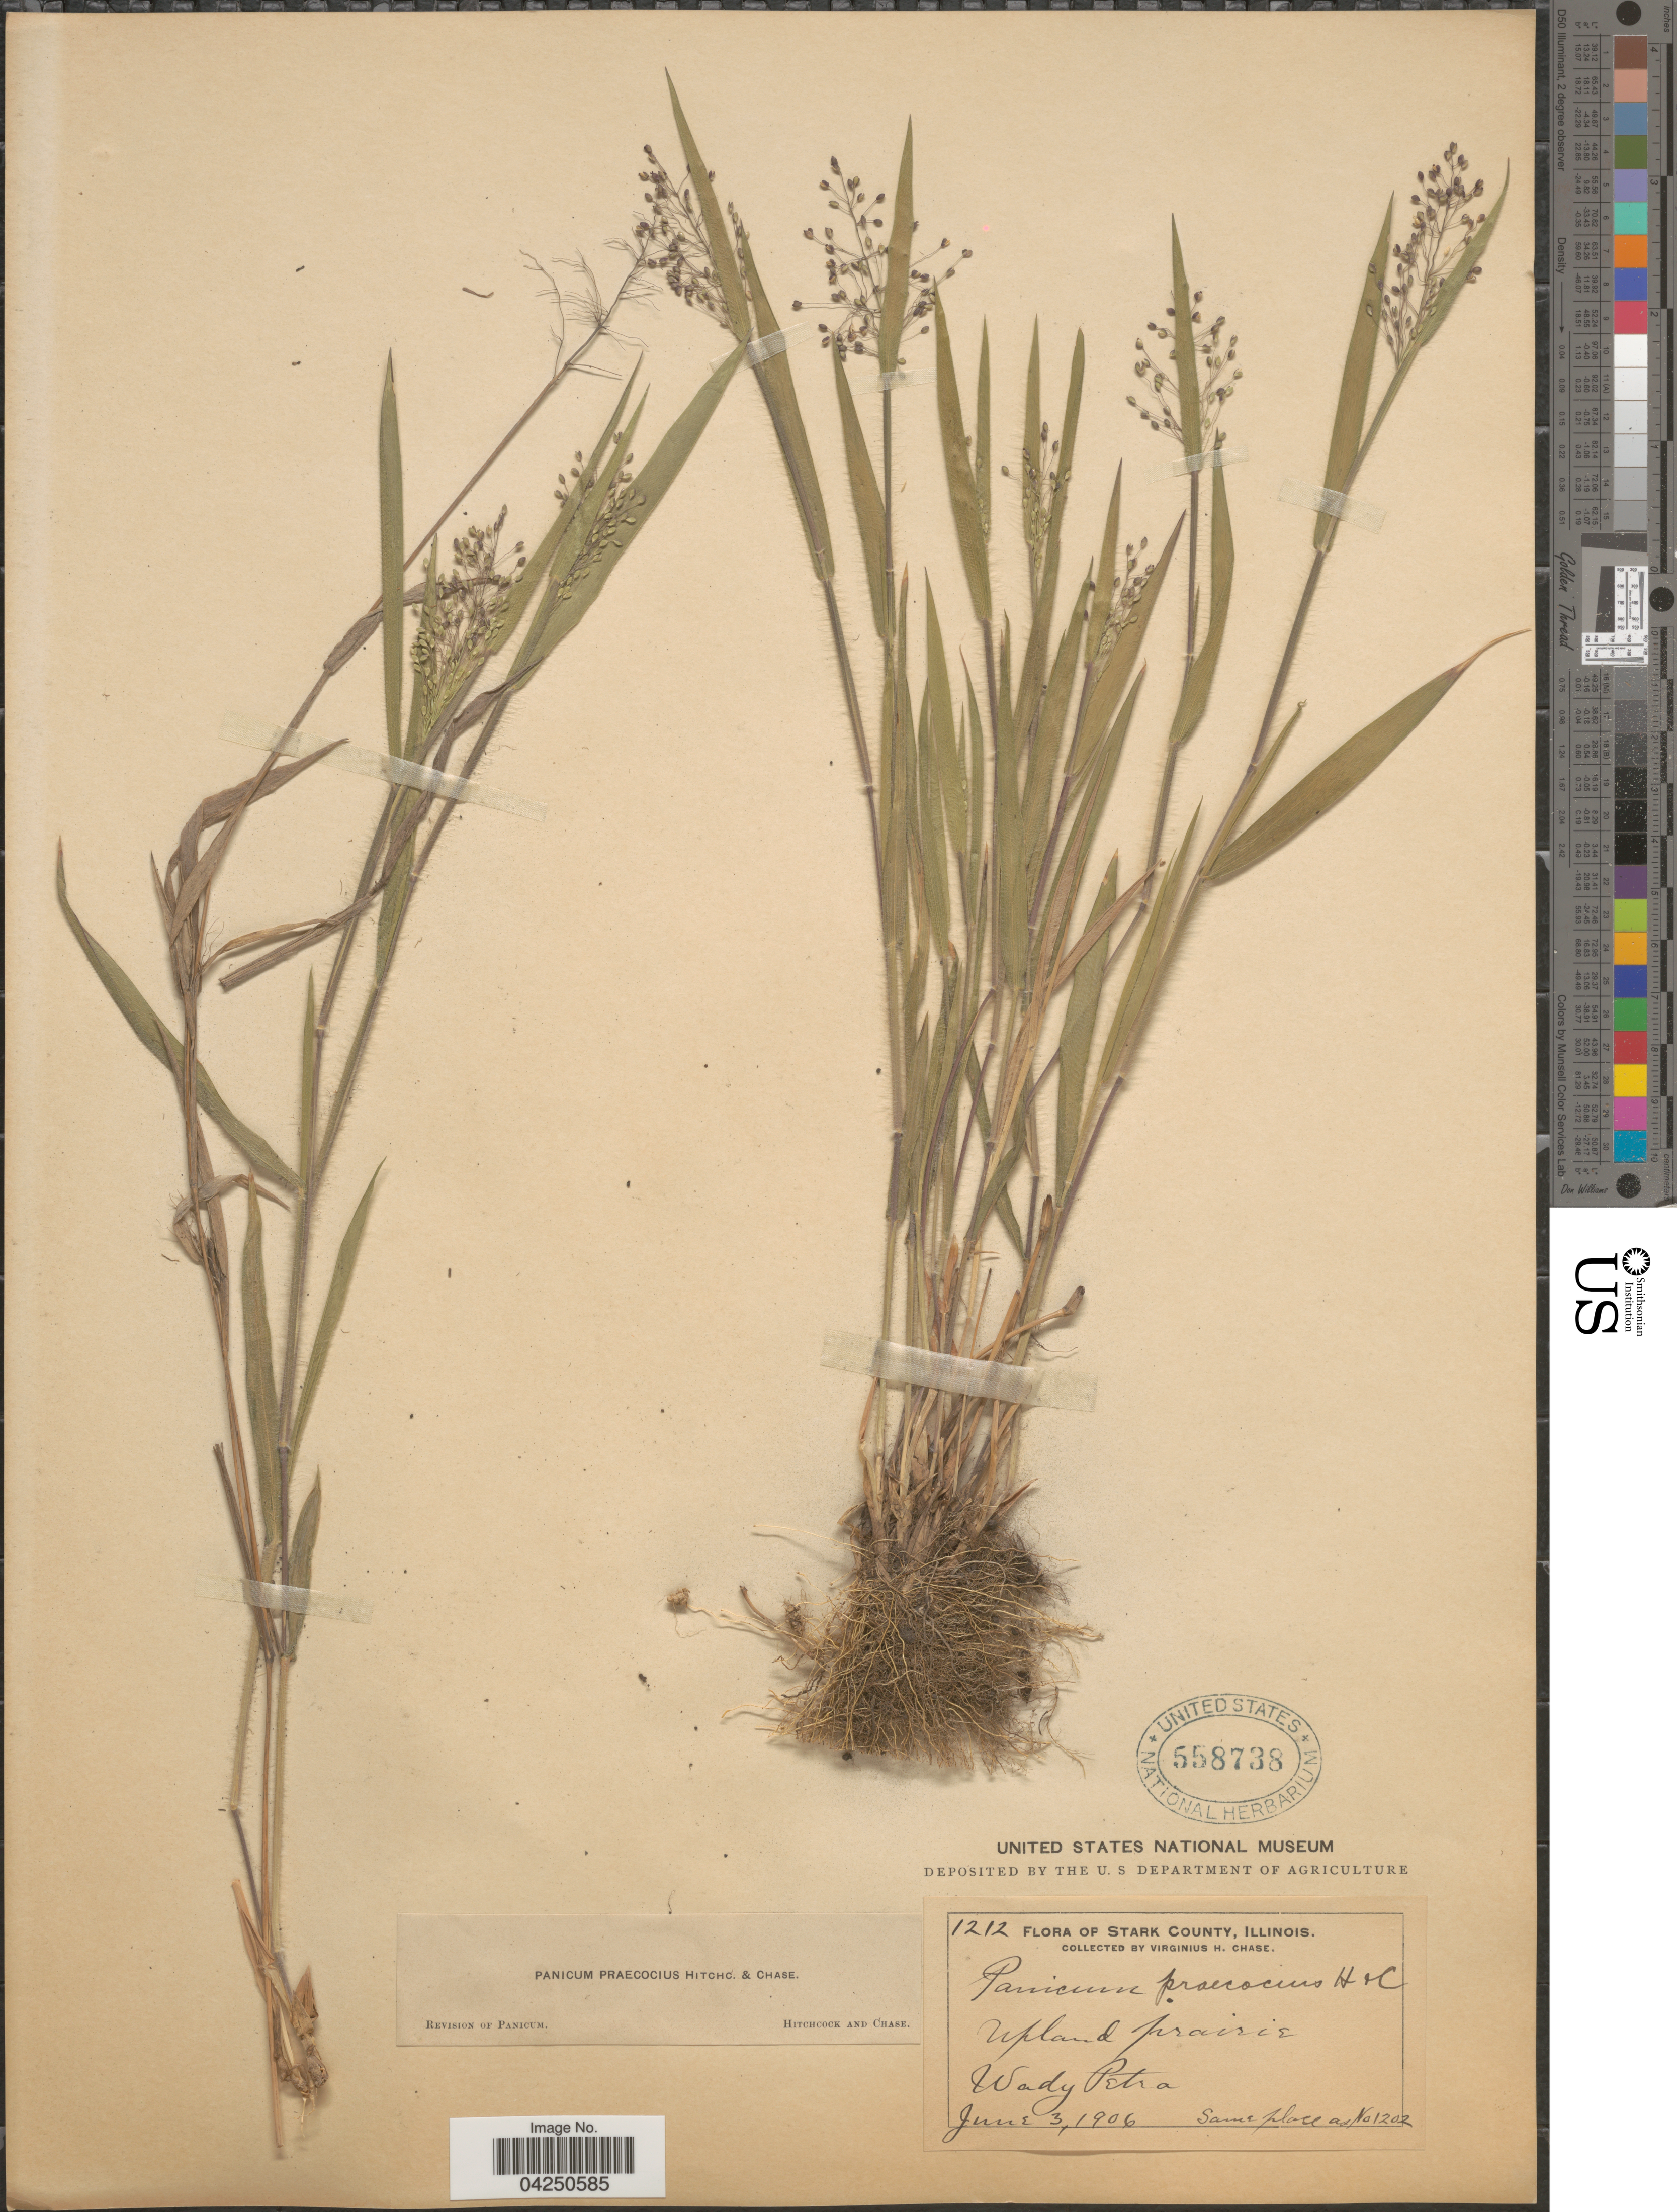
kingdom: Plantae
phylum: Tracheophyta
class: Liliopsida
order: Poales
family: Poaceae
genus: Dichanthelium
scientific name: Dichanthelium acuminatum var. acuminatum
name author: (Sw.) Gould & C.A. Clark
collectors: V. H. Chase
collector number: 1212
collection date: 1906-06-03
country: United States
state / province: Illinois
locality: Stark County. Upland prairie. Wady Petra. Same place as No1202 [unsure placement]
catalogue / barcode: US 558738